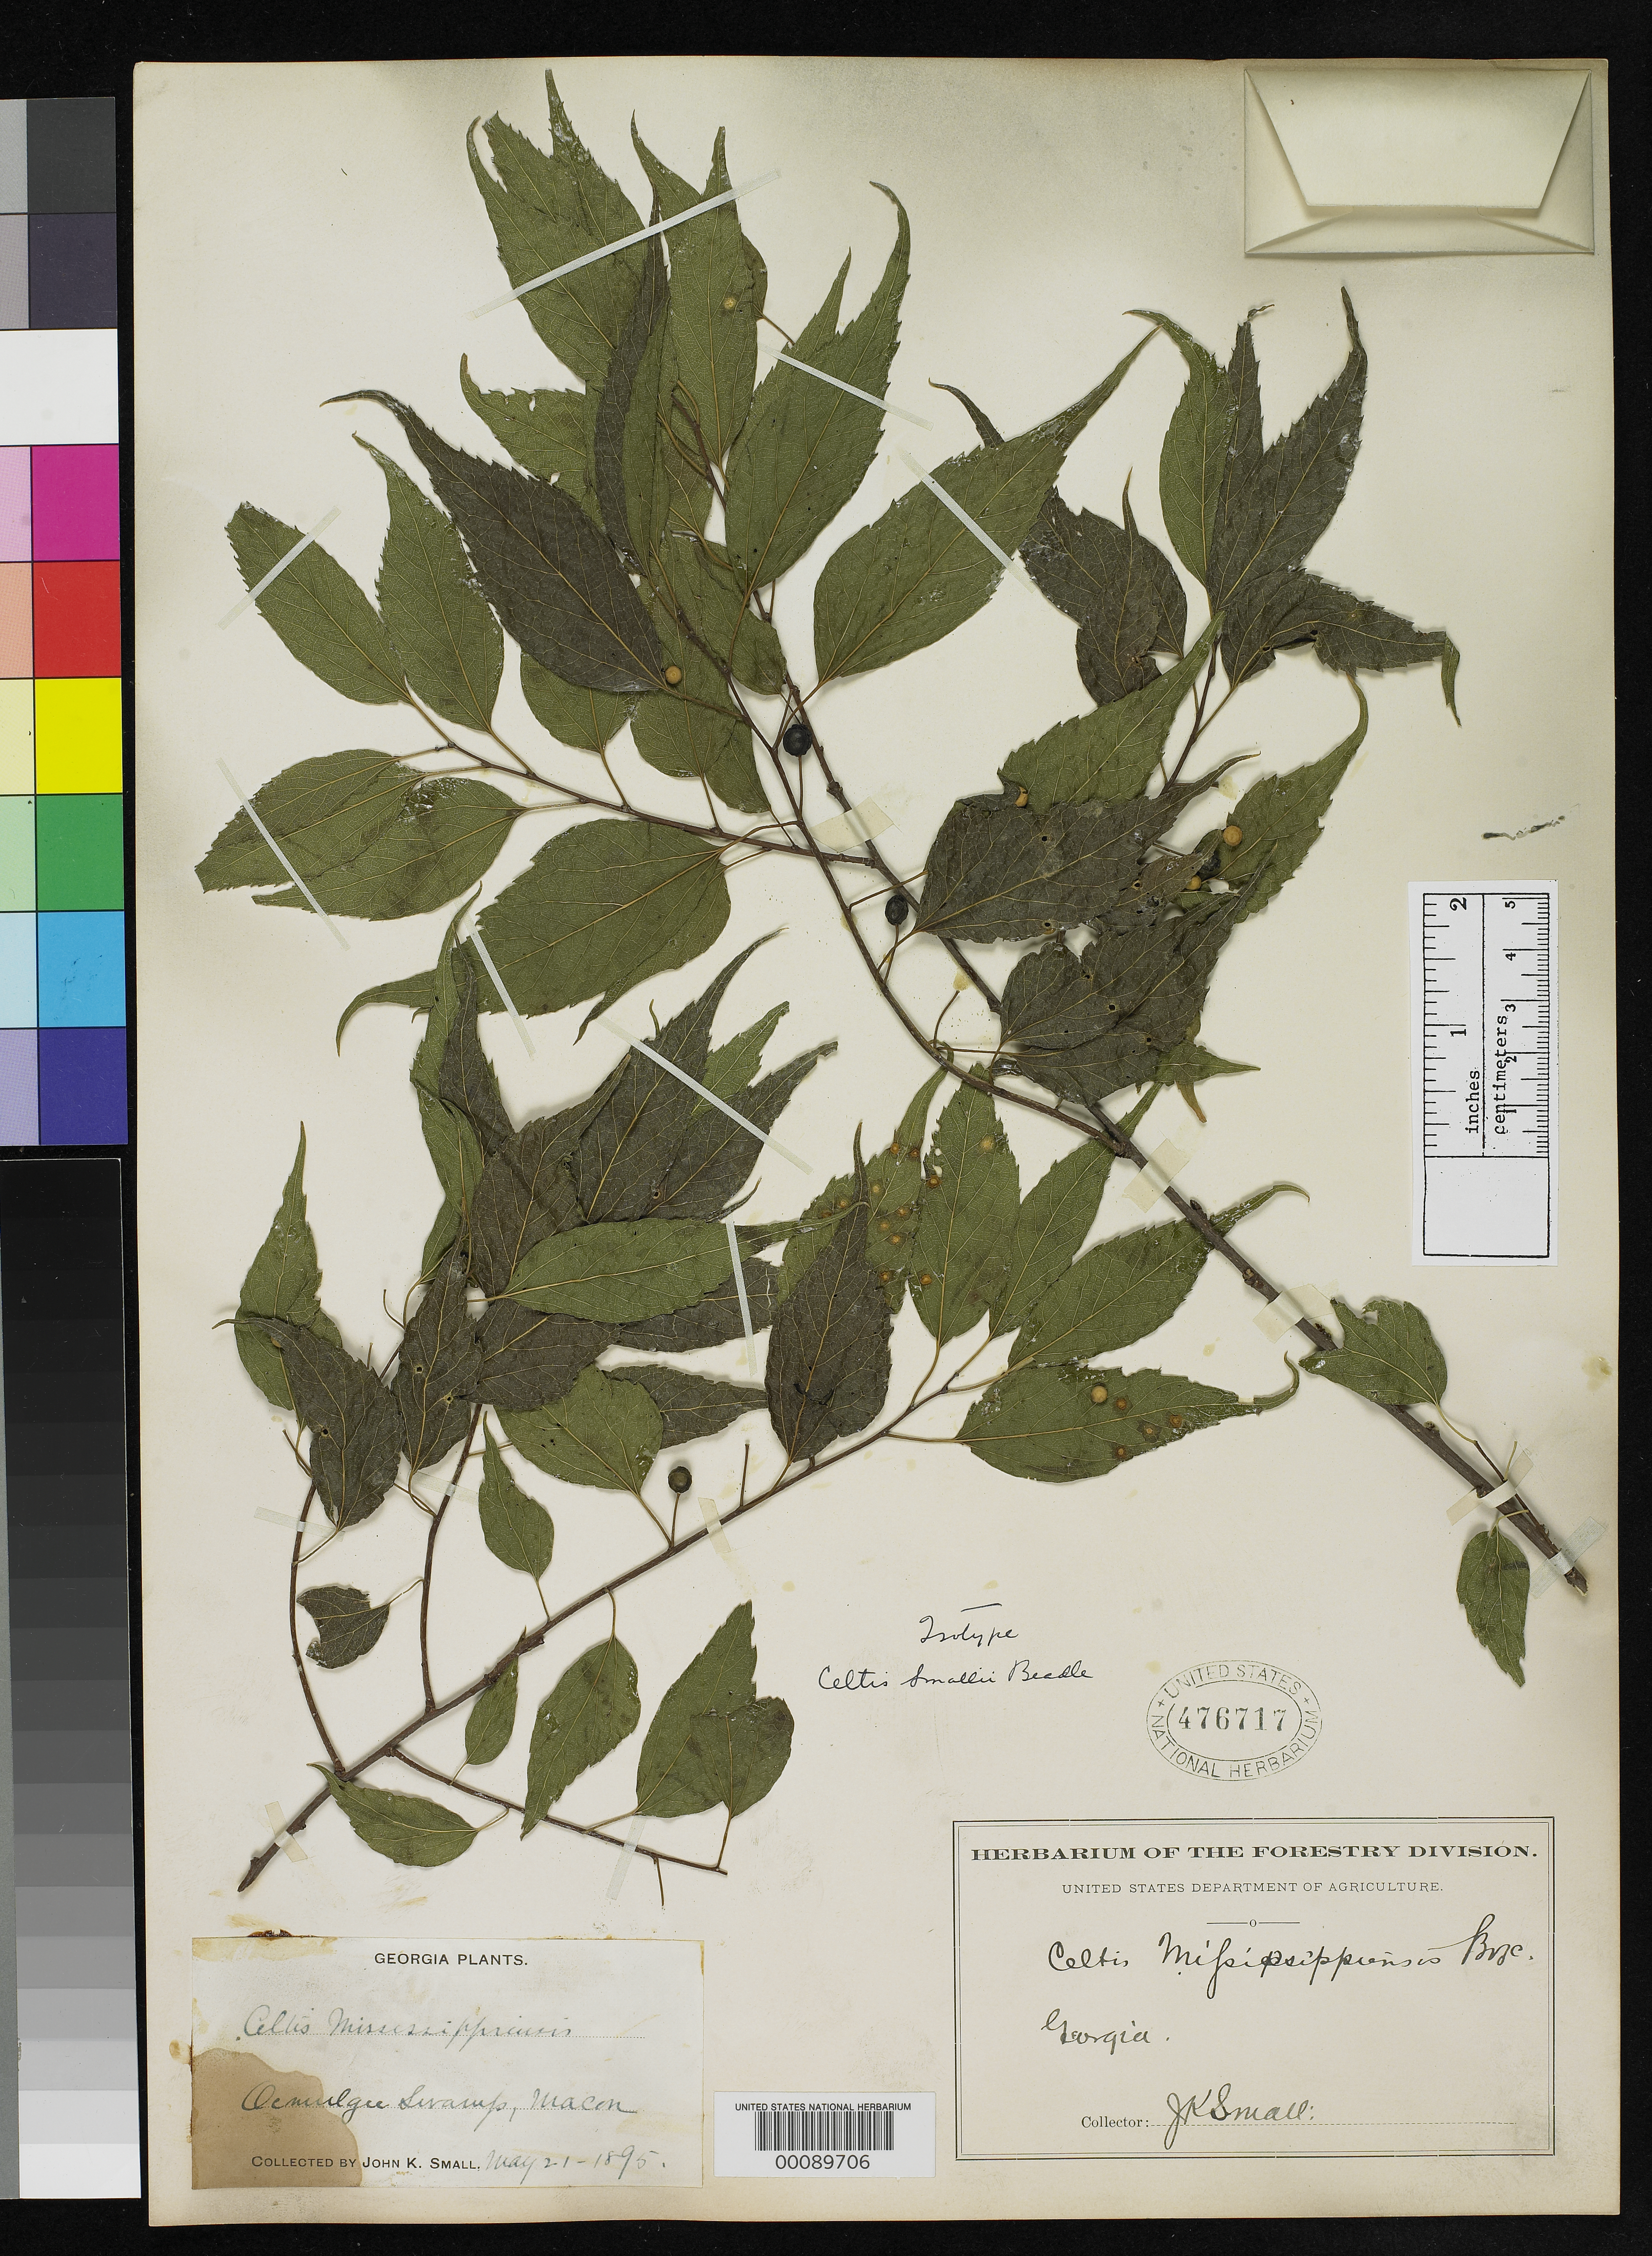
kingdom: Plantae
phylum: Tracheophyta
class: Magnoliopsida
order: Rosales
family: Cannabaceae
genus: Celtis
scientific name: Celtis smallii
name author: Beadle in Small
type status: Isotype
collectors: J. K. Small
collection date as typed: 21 May 1895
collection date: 1895-05-21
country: United States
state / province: Georgia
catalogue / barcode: US 476717